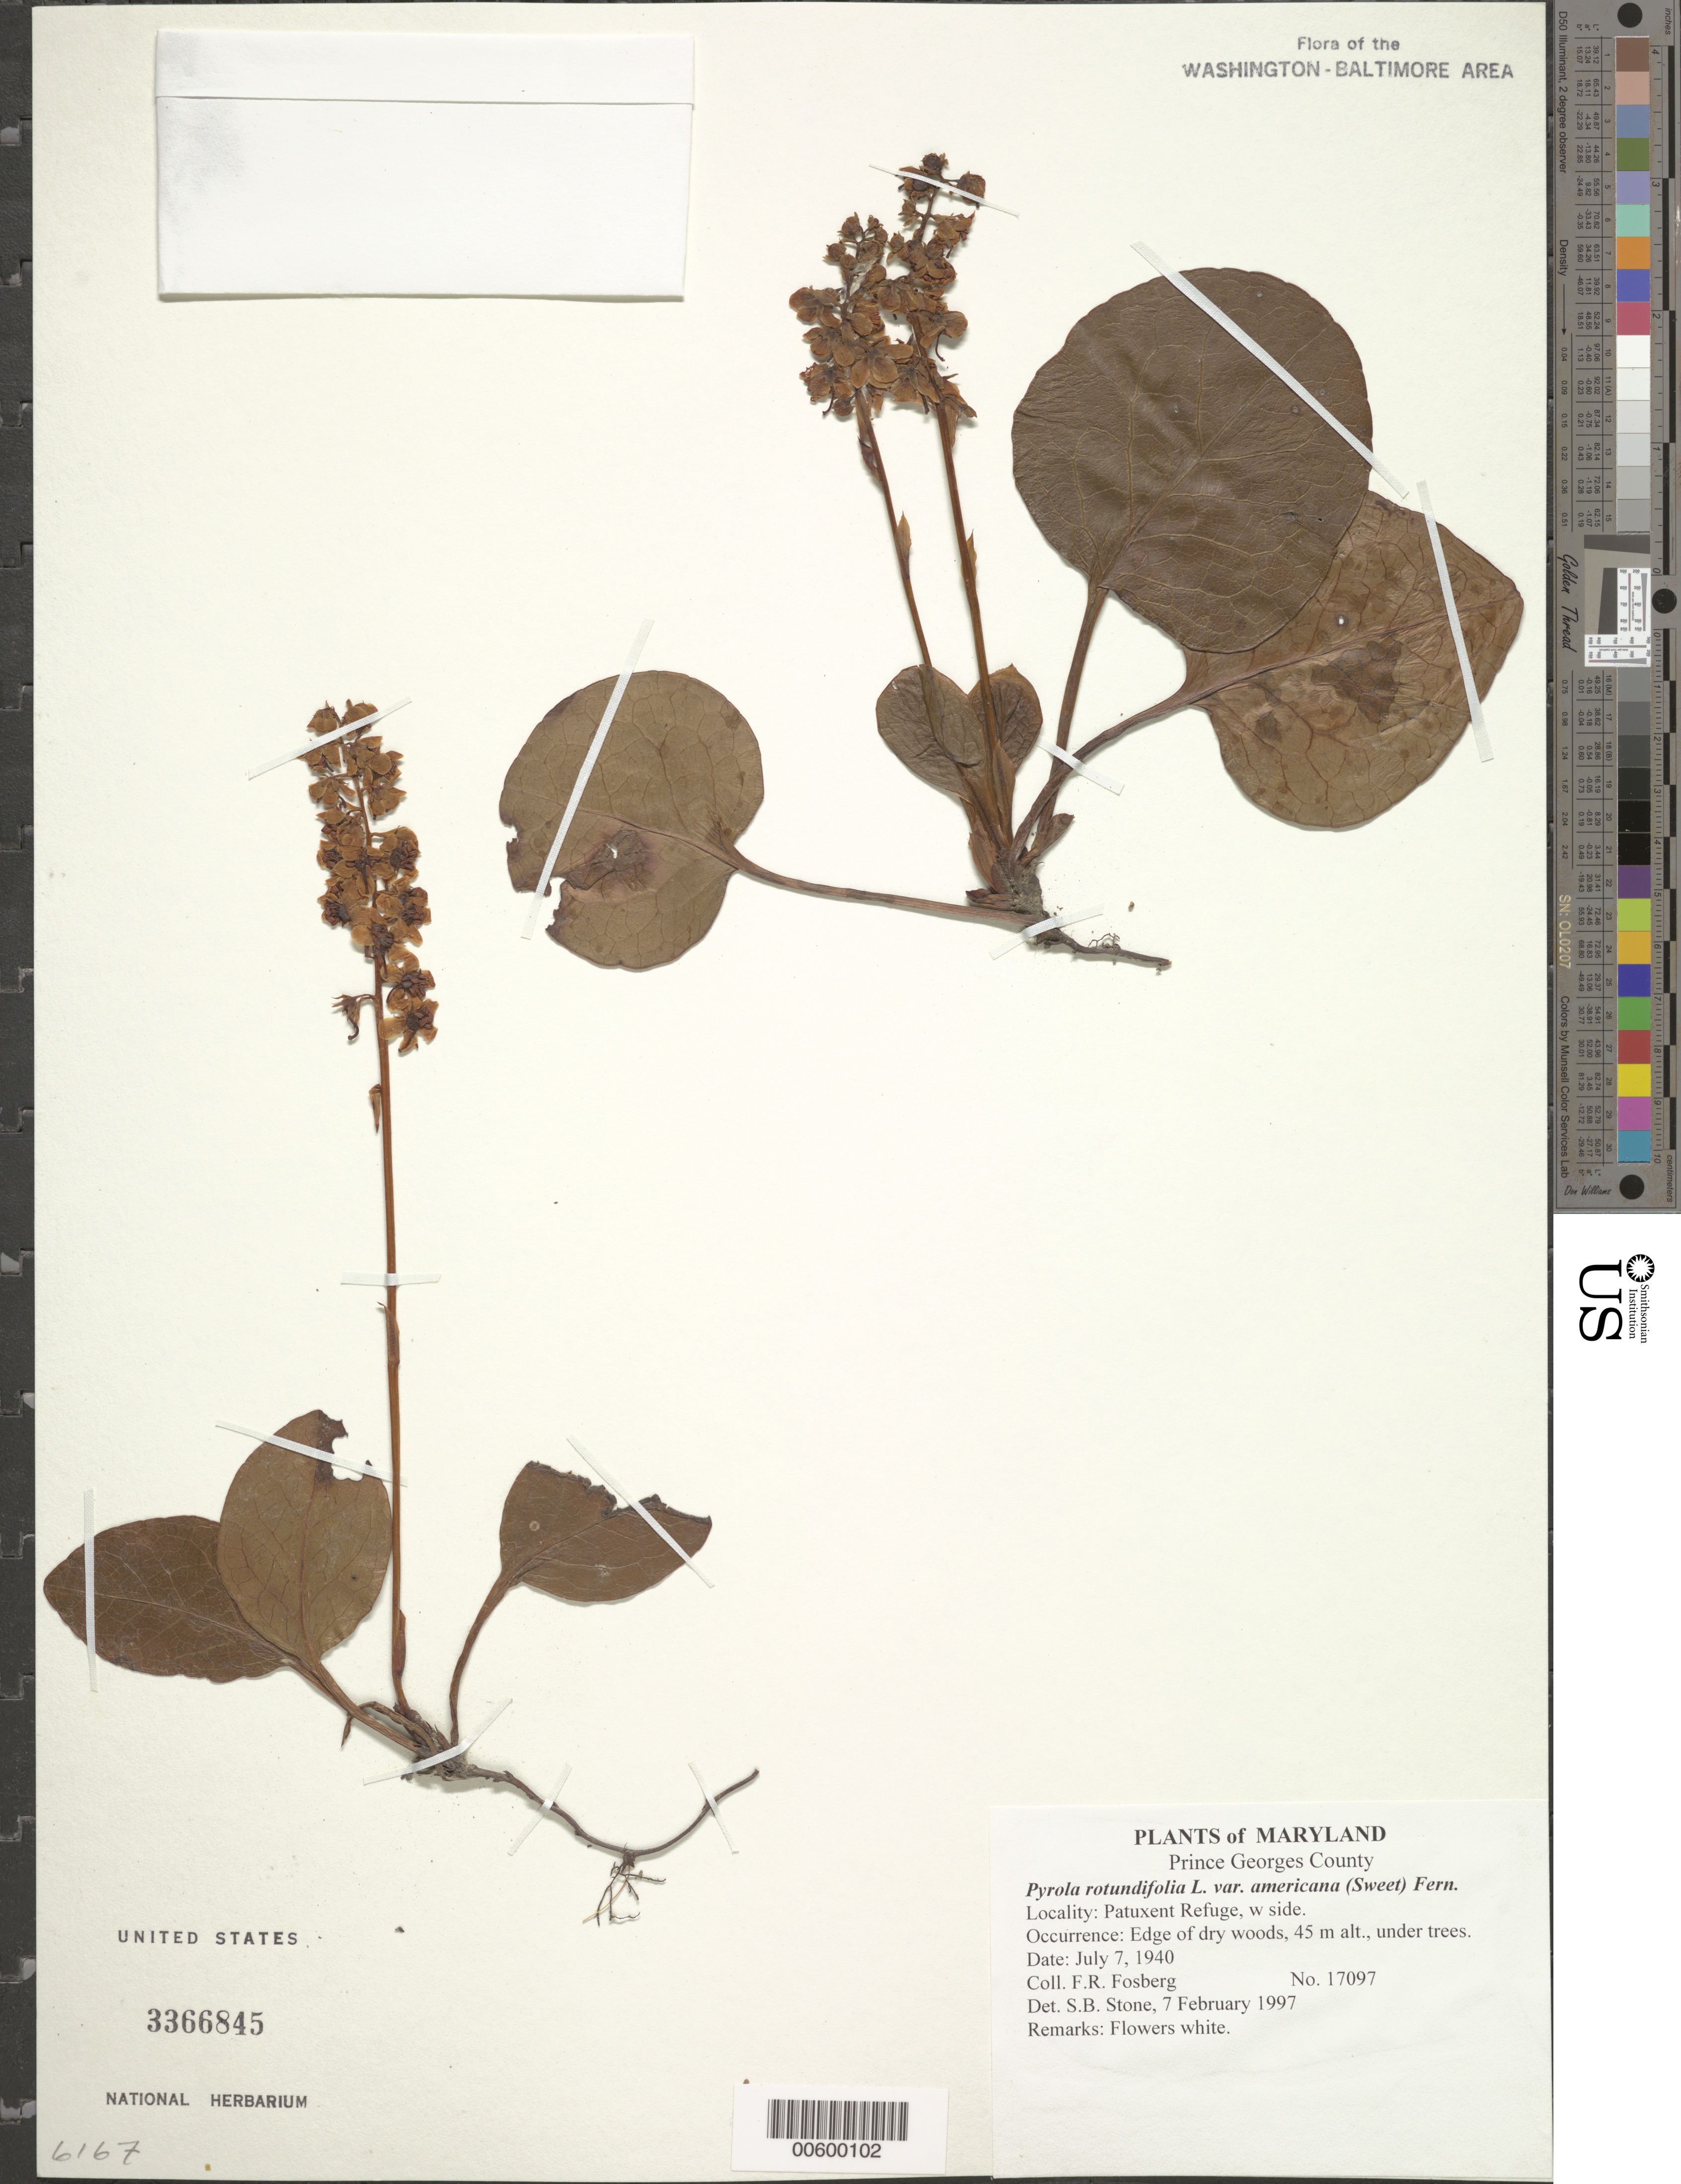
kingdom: Plantae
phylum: Tracheophyta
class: Magnoliopsida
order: Ericales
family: Ericaceae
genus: Pyrola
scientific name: Pyrola rotundifolia var. americana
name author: L.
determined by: Stone, S. B.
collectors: F. R. Fosberg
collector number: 17097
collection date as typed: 07 Jul 1940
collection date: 1940-07-07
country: United States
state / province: Maryland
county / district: Prince George's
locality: W side of Patuxent Refuge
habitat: Edge of dry woods, 45 m alt., under trees.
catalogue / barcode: US 3366845